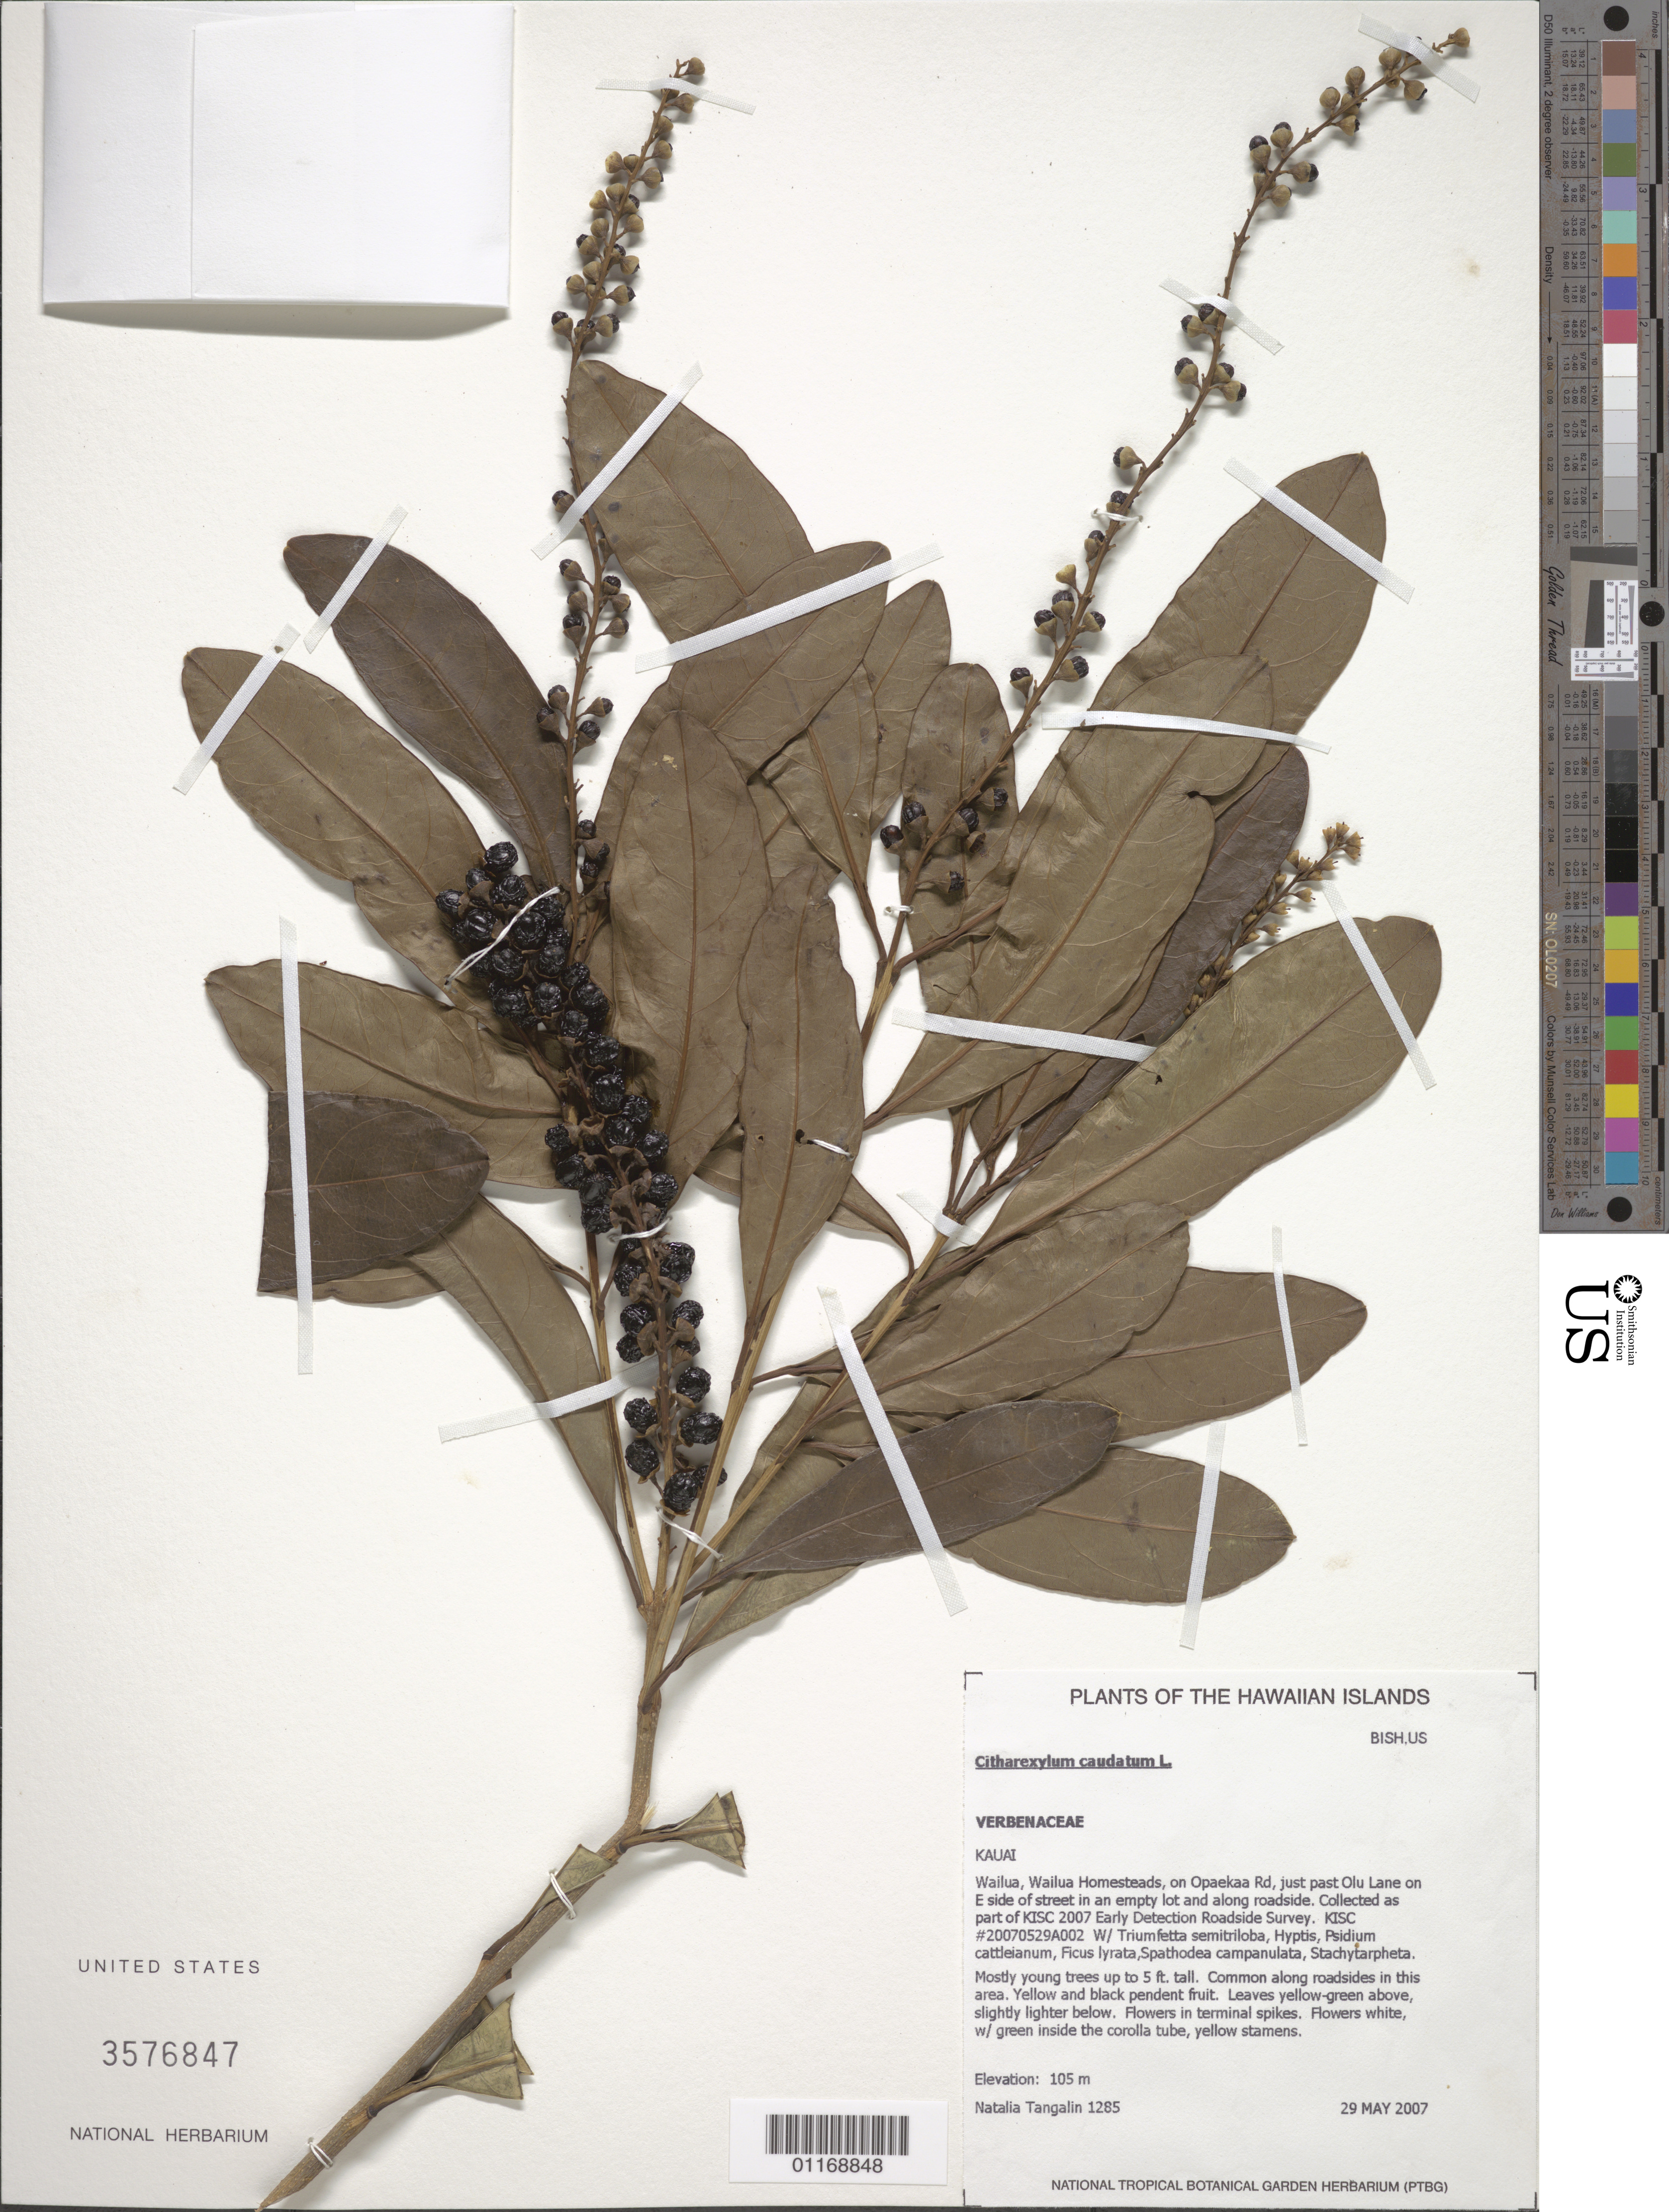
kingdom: Plantae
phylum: Tracheophyta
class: Magnoliopsida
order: Lamiales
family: Verbenaceae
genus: Citharexylum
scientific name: Citharexylum caudatum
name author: L.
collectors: N. Tangalin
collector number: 1285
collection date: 2007-05-29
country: United States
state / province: Hawaii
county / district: Kauai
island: Kaua'i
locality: Wailua, Wailua Homesteads, on Opaekaa Rd, just past Olu Lane on E side of street.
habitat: In an empty lot and along roadside.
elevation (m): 105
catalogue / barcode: US 3576847